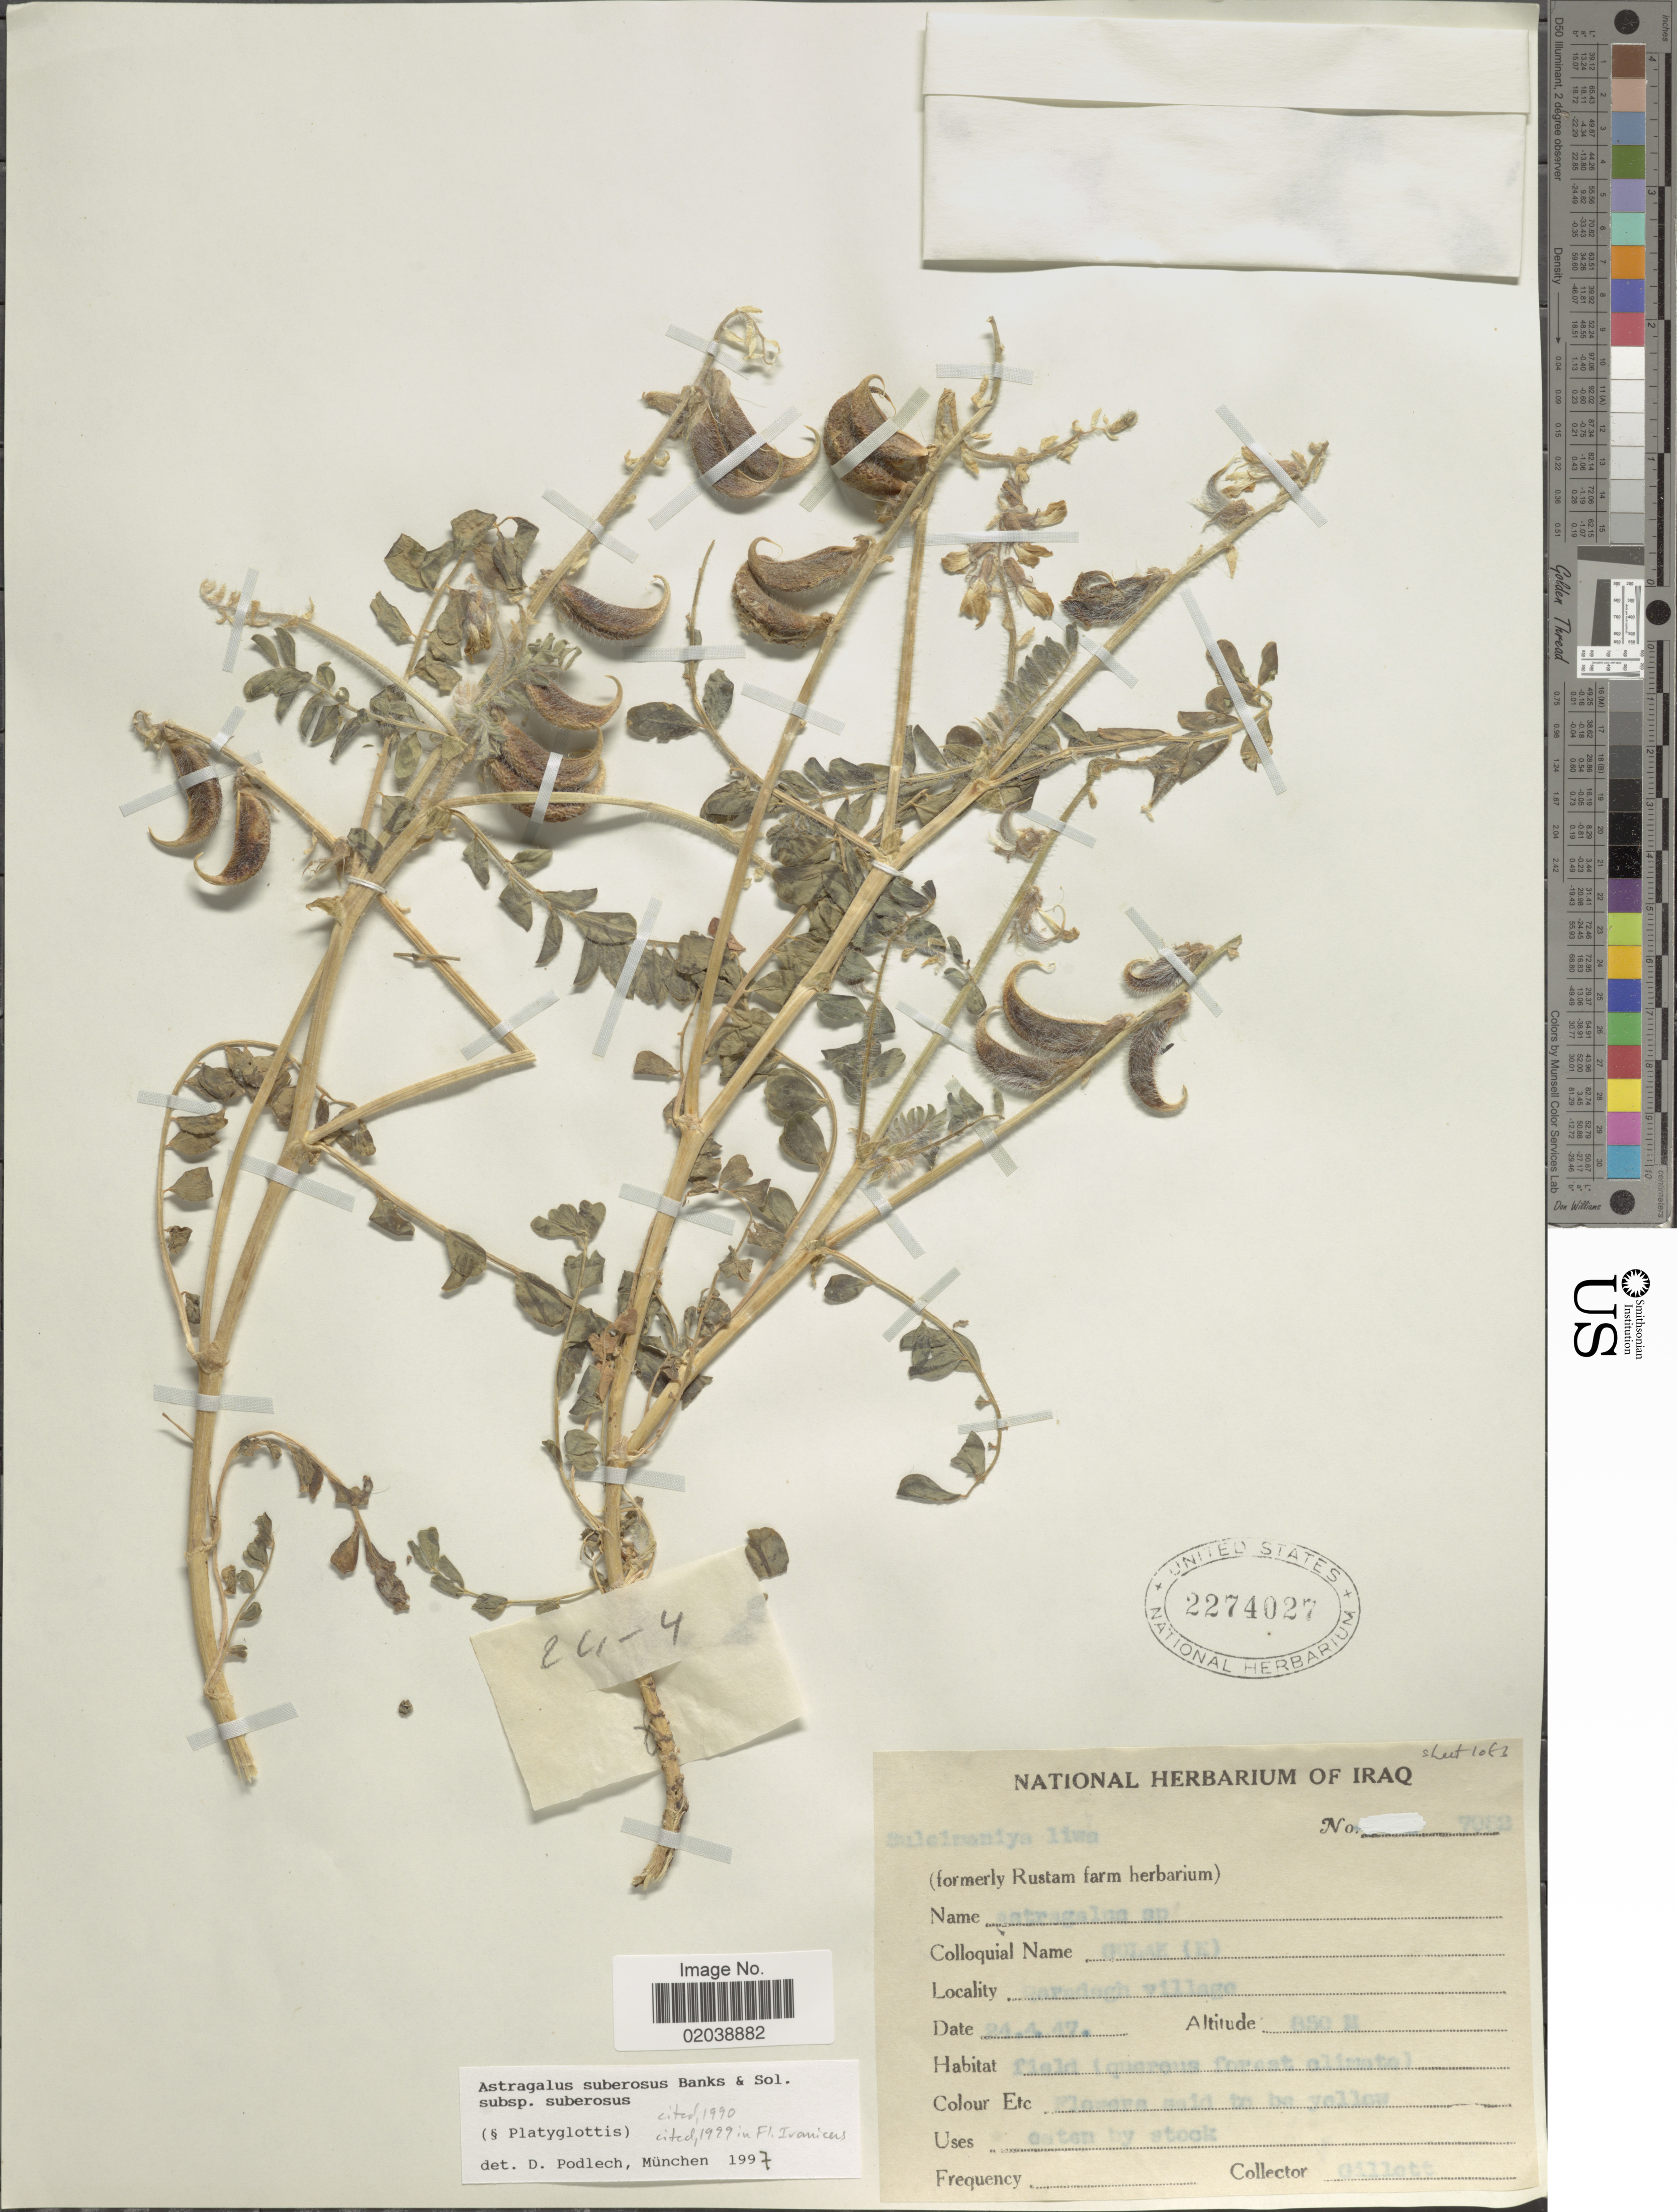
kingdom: Plantae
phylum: Tracheophyta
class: Magnoliopsida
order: Fabales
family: Fabaceae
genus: Astragalus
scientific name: Astragalus suberosus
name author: Banks & Sol.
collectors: Gillett, --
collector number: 7952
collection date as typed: Transcribed d/m/y: 24/4/47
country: Iraq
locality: Qaradagh village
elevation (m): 850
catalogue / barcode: US 2274027